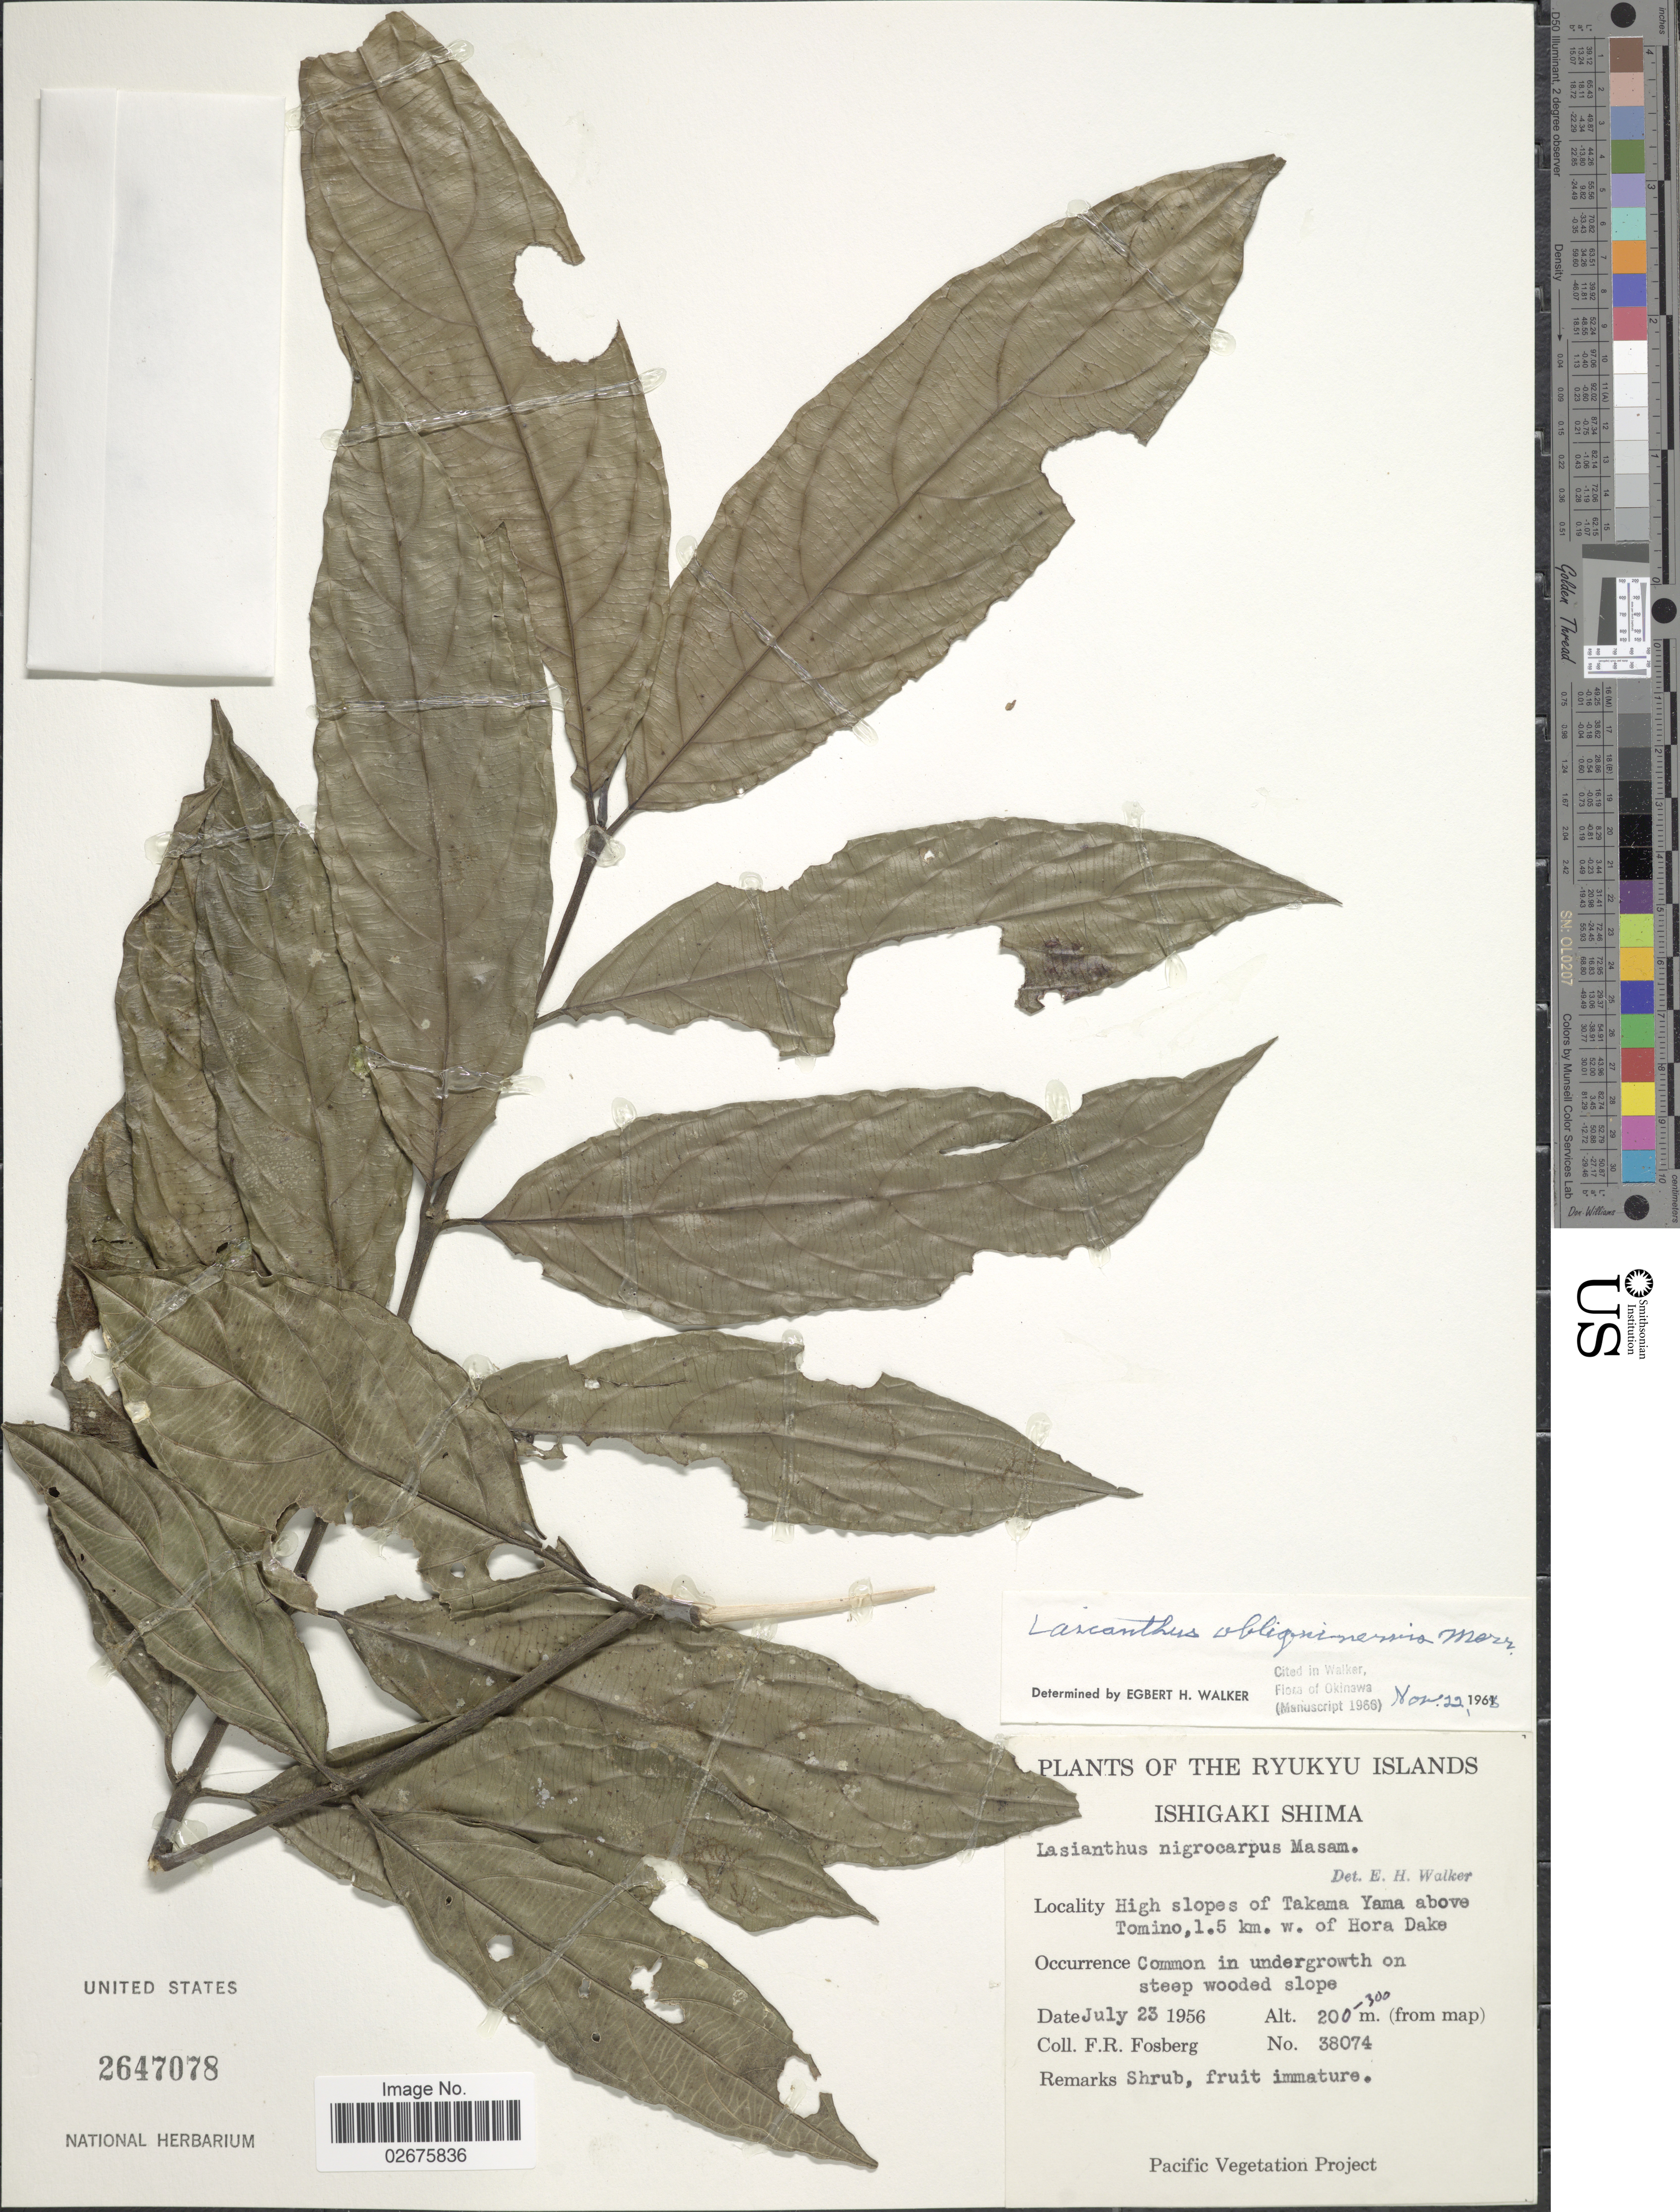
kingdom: Plantae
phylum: Tracheophyta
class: Magnoliopsida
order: Gentianales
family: Rubiaceae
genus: Lasianthus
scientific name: Lasianthus verticillatus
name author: (Lour.) Merr.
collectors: F. R. Fosberg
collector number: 38074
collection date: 1956-07-23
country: Japan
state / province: Okinawa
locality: The Ryukyu Islands, Ishigaki Shima, High slopes of Takama Yama above Tomino, 1.5 km w. of Hora Dake, Common in undergrowth on steep wooded slope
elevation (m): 200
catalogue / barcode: US 2647078